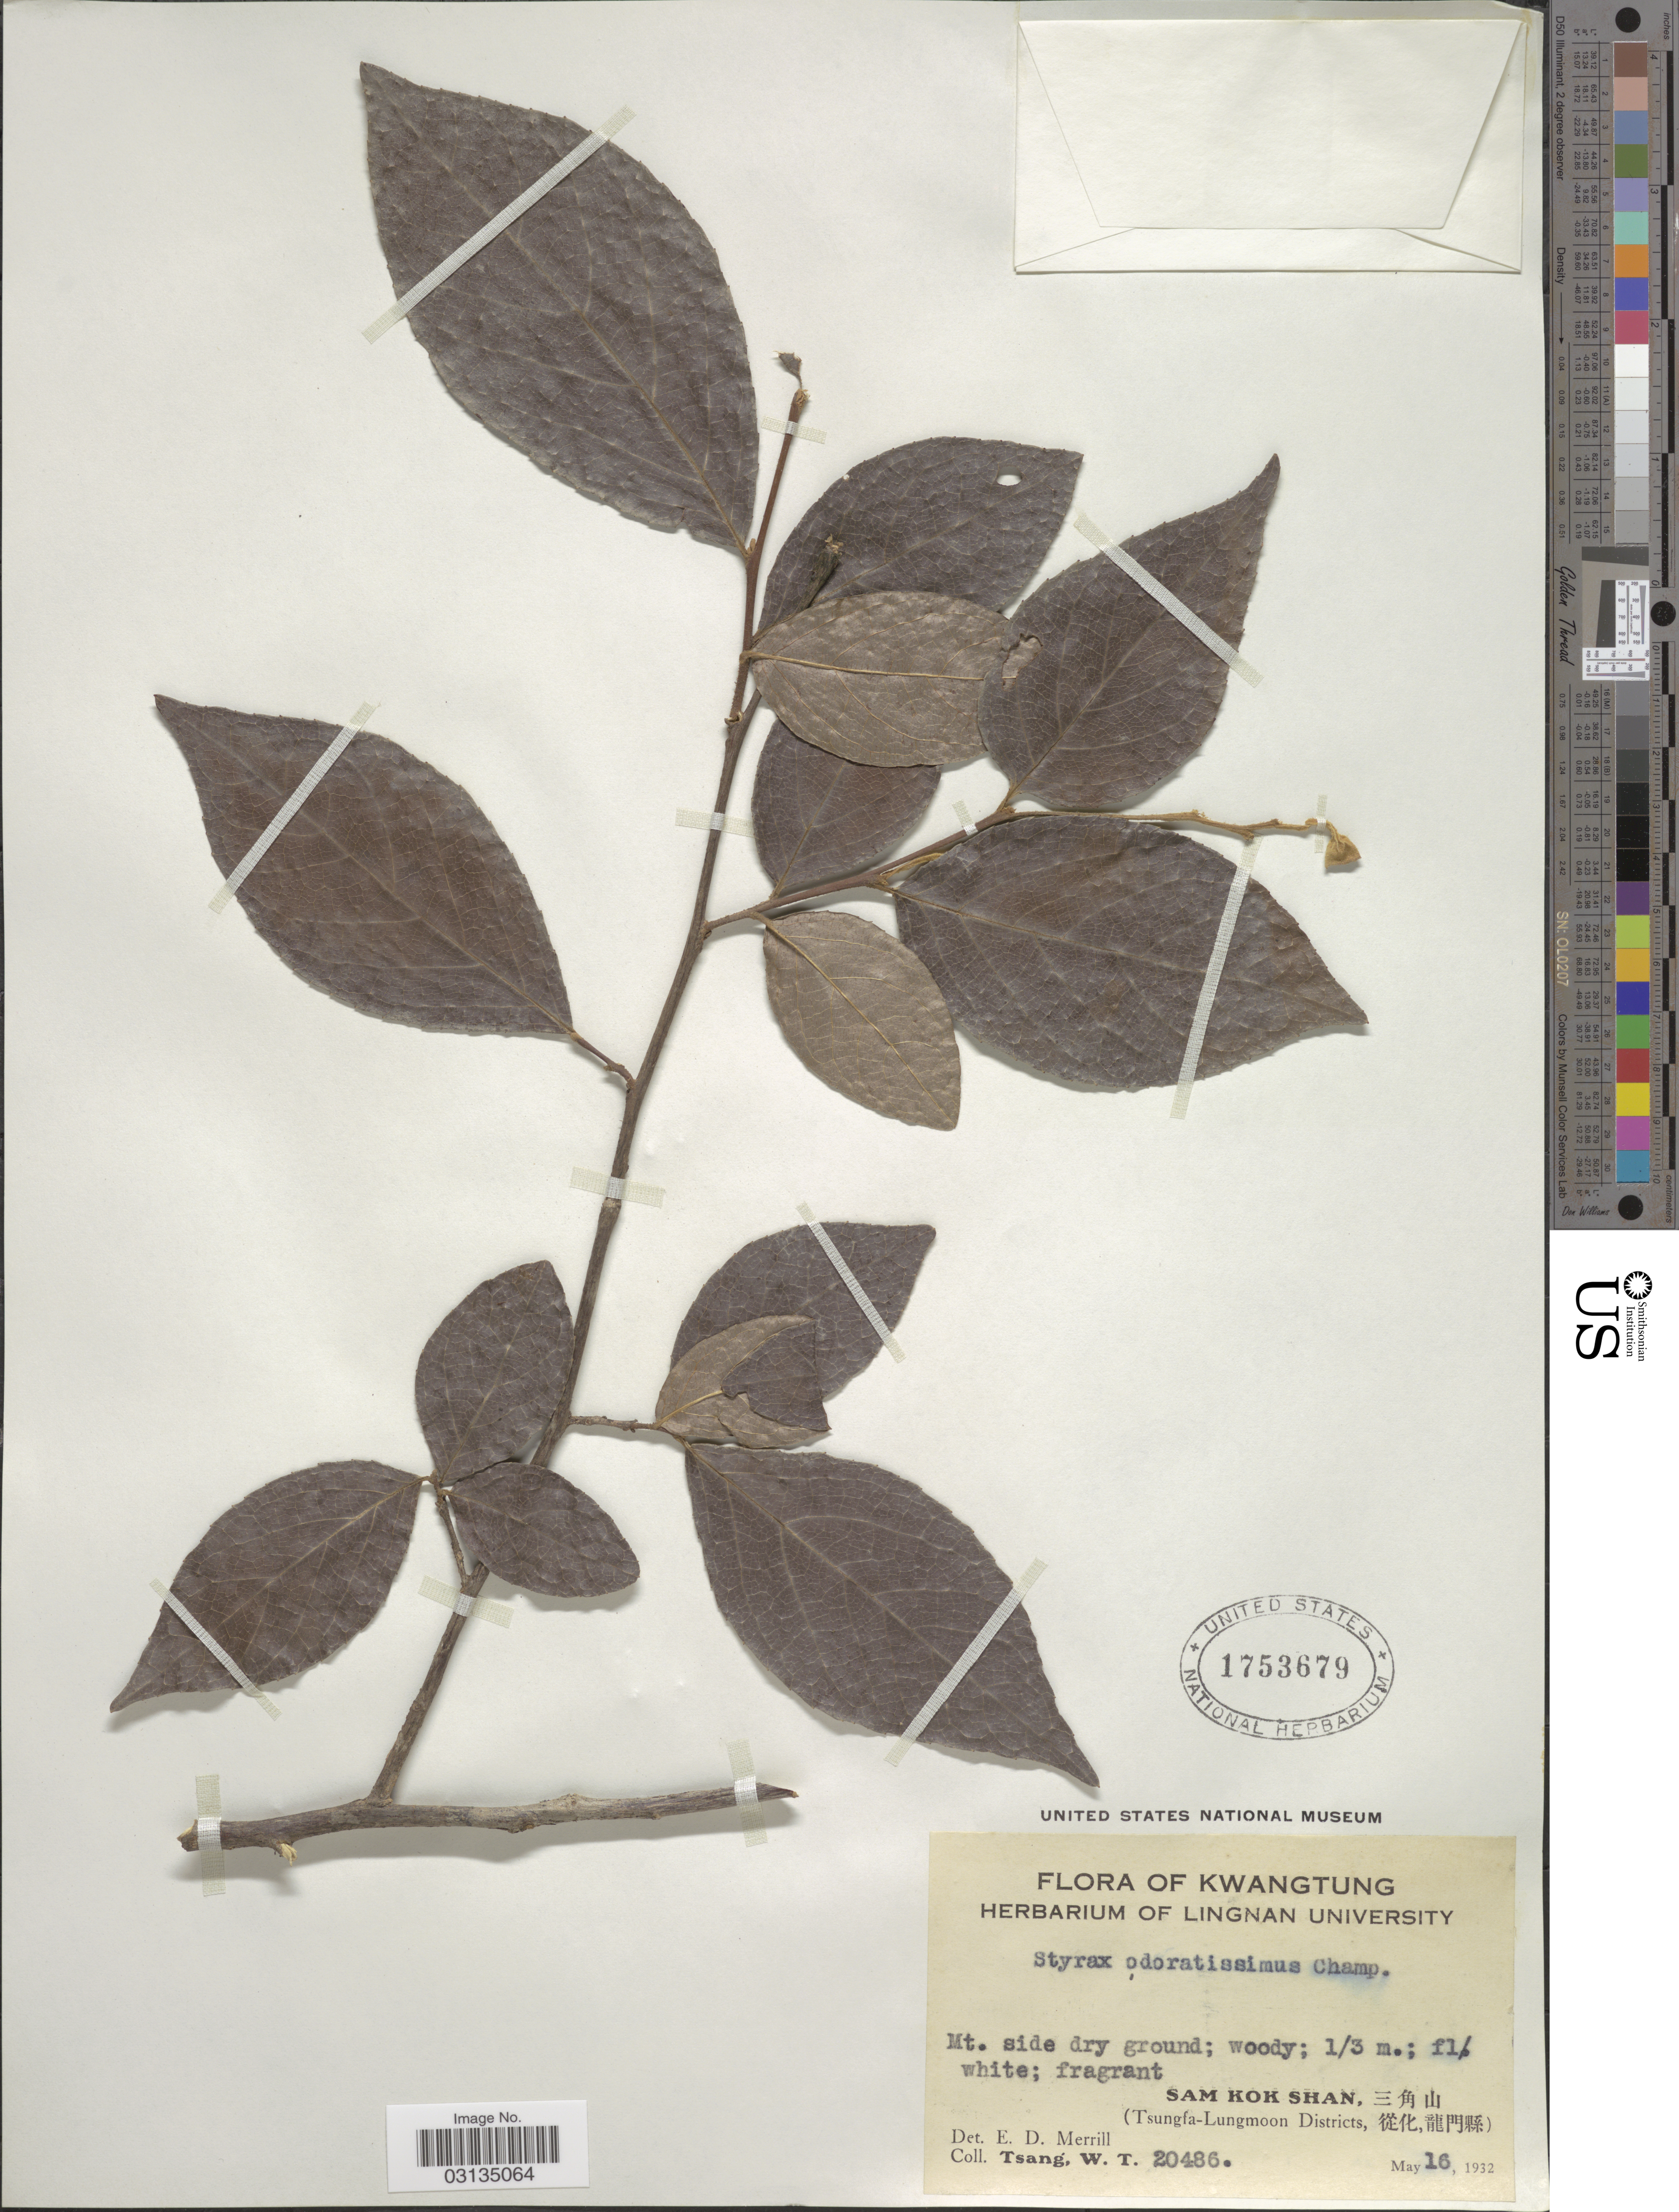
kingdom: Plantae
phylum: Tracheophyta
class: Magnoliopsida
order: Ericales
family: Styracaceae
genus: Styrax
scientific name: Styrax odoratissimus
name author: Champ. ex Benth.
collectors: W. T. Tsang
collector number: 20486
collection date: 1932-05-16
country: China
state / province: Guangdong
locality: Kwangtung, Sam Kok Shan, (Tsungfa-Lungmoon Districts).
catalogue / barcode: US 1753679